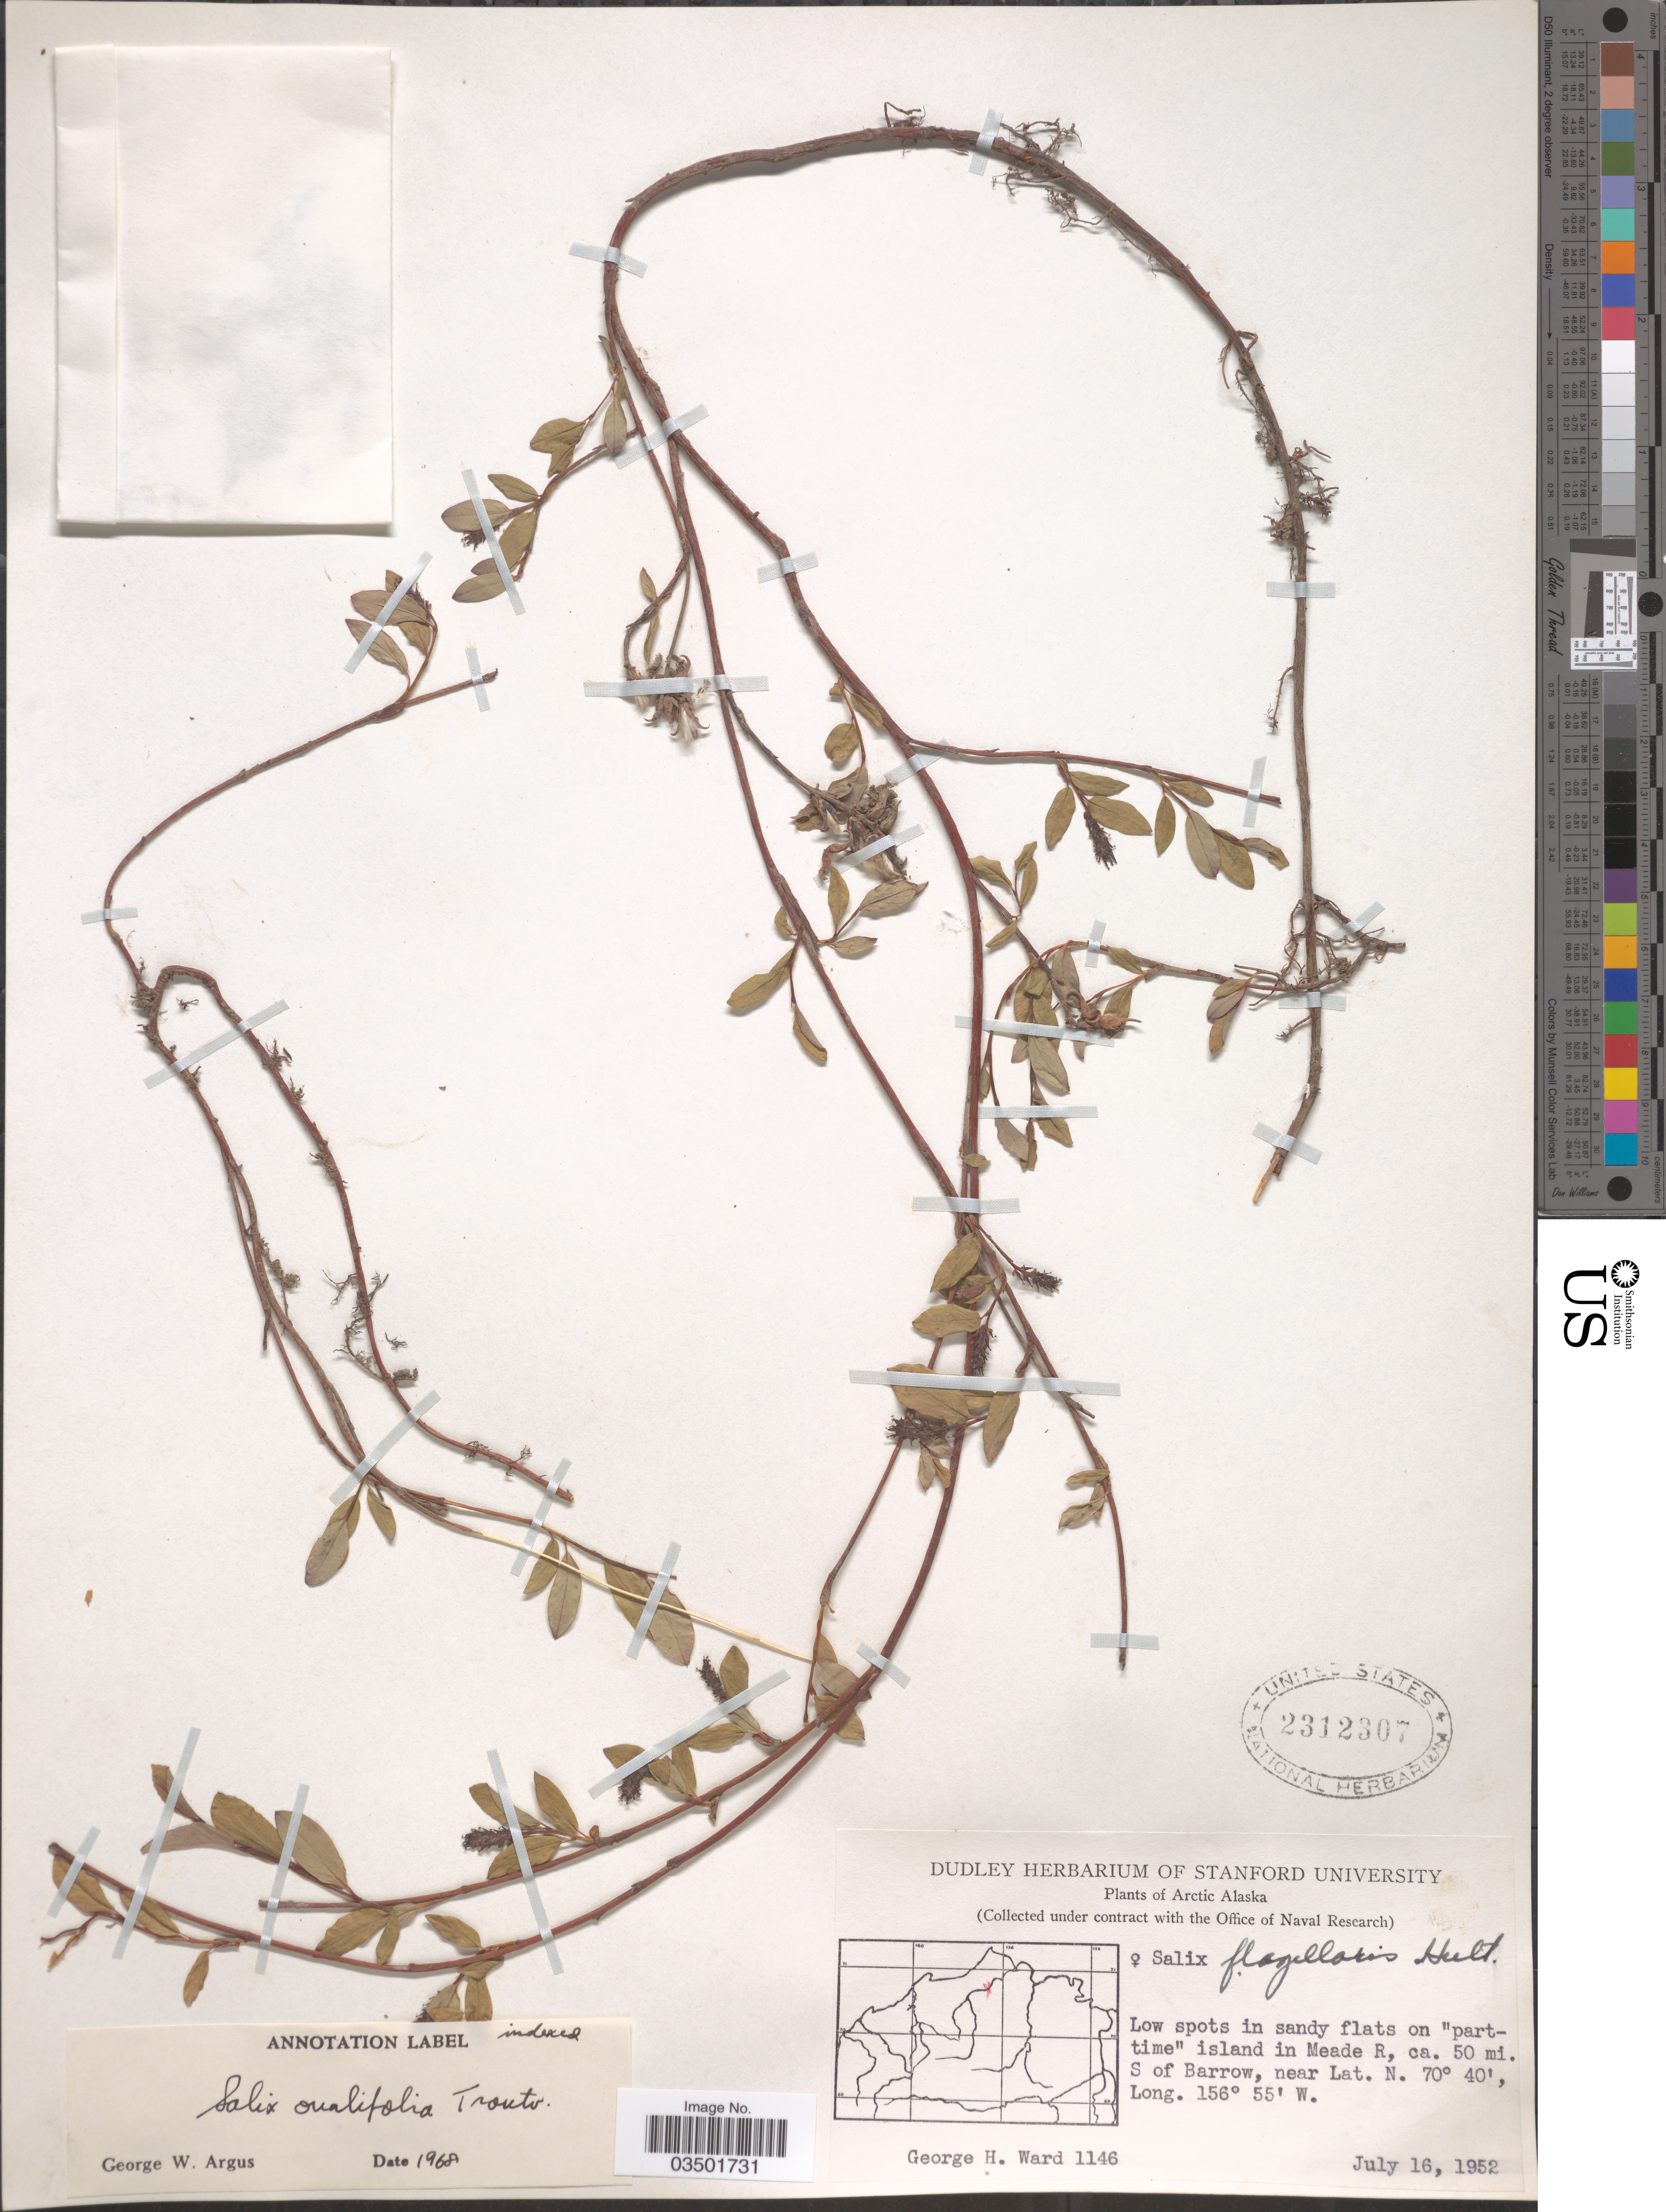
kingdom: Plantae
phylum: Tracheophyta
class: Magnoliopsida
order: Malpighiales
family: Salicaceae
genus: Salix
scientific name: Salix ovalifolia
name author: Trautv.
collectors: G. H. Ward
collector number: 1146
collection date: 1952-07-16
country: United States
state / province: Alaska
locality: Arctic Alaska. On "parttime" island in Meade R, ca. 50 mi. S of Barrow.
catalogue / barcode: US 2312307